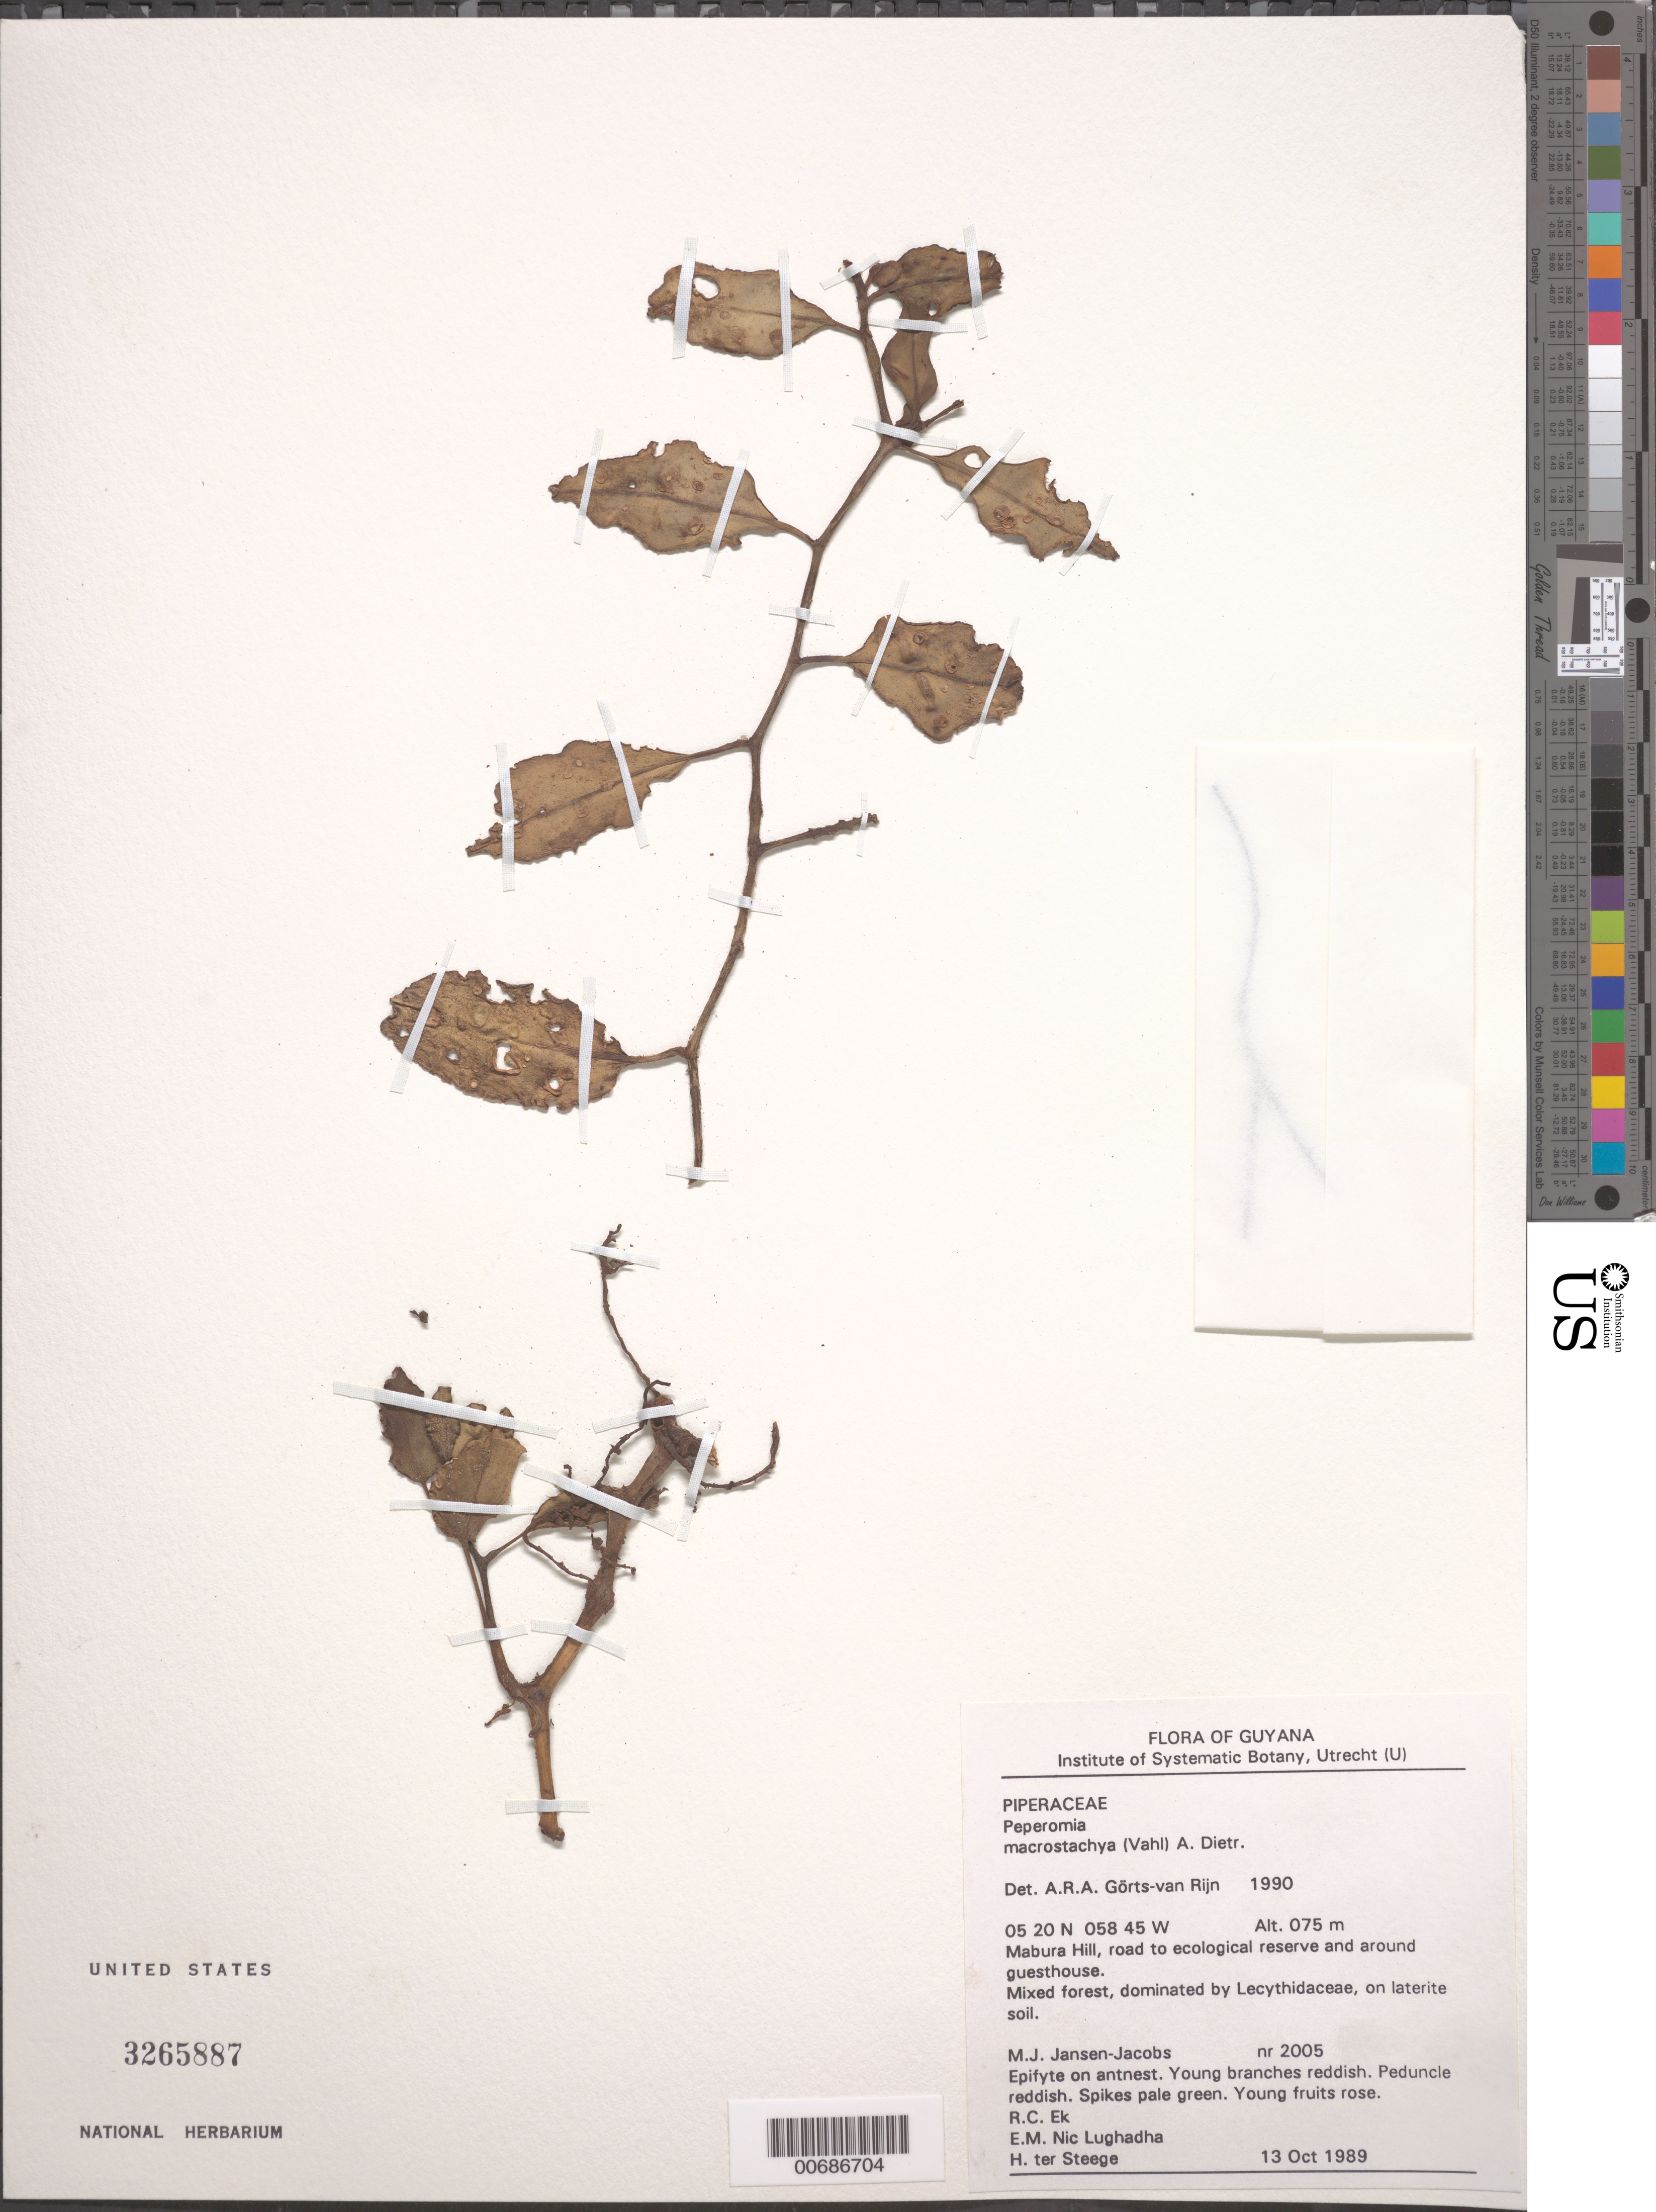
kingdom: Plantae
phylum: Tracheophyta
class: Magnoliopsida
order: Piperales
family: Piperaceae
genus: Peperomia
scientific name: Peperomia macrostachya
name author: (Vahl) A. Dietr.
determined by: Görts-van Rijn, A. R. A.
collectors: M. J. Jansen-Jacobs, R. C. Ek, E. Nic Lughadha & H. ter Steege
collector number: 2005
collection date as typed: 13-Oct-89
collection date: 1989-10-13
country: Guyana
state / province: U. Demerara-Berbice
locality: Mabura Hill, road to ecological reserve and around guesthouse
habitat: Mixed forest, dominated by Lecythidaceae, on laterite soil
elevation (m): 75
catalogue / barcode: US 3265887